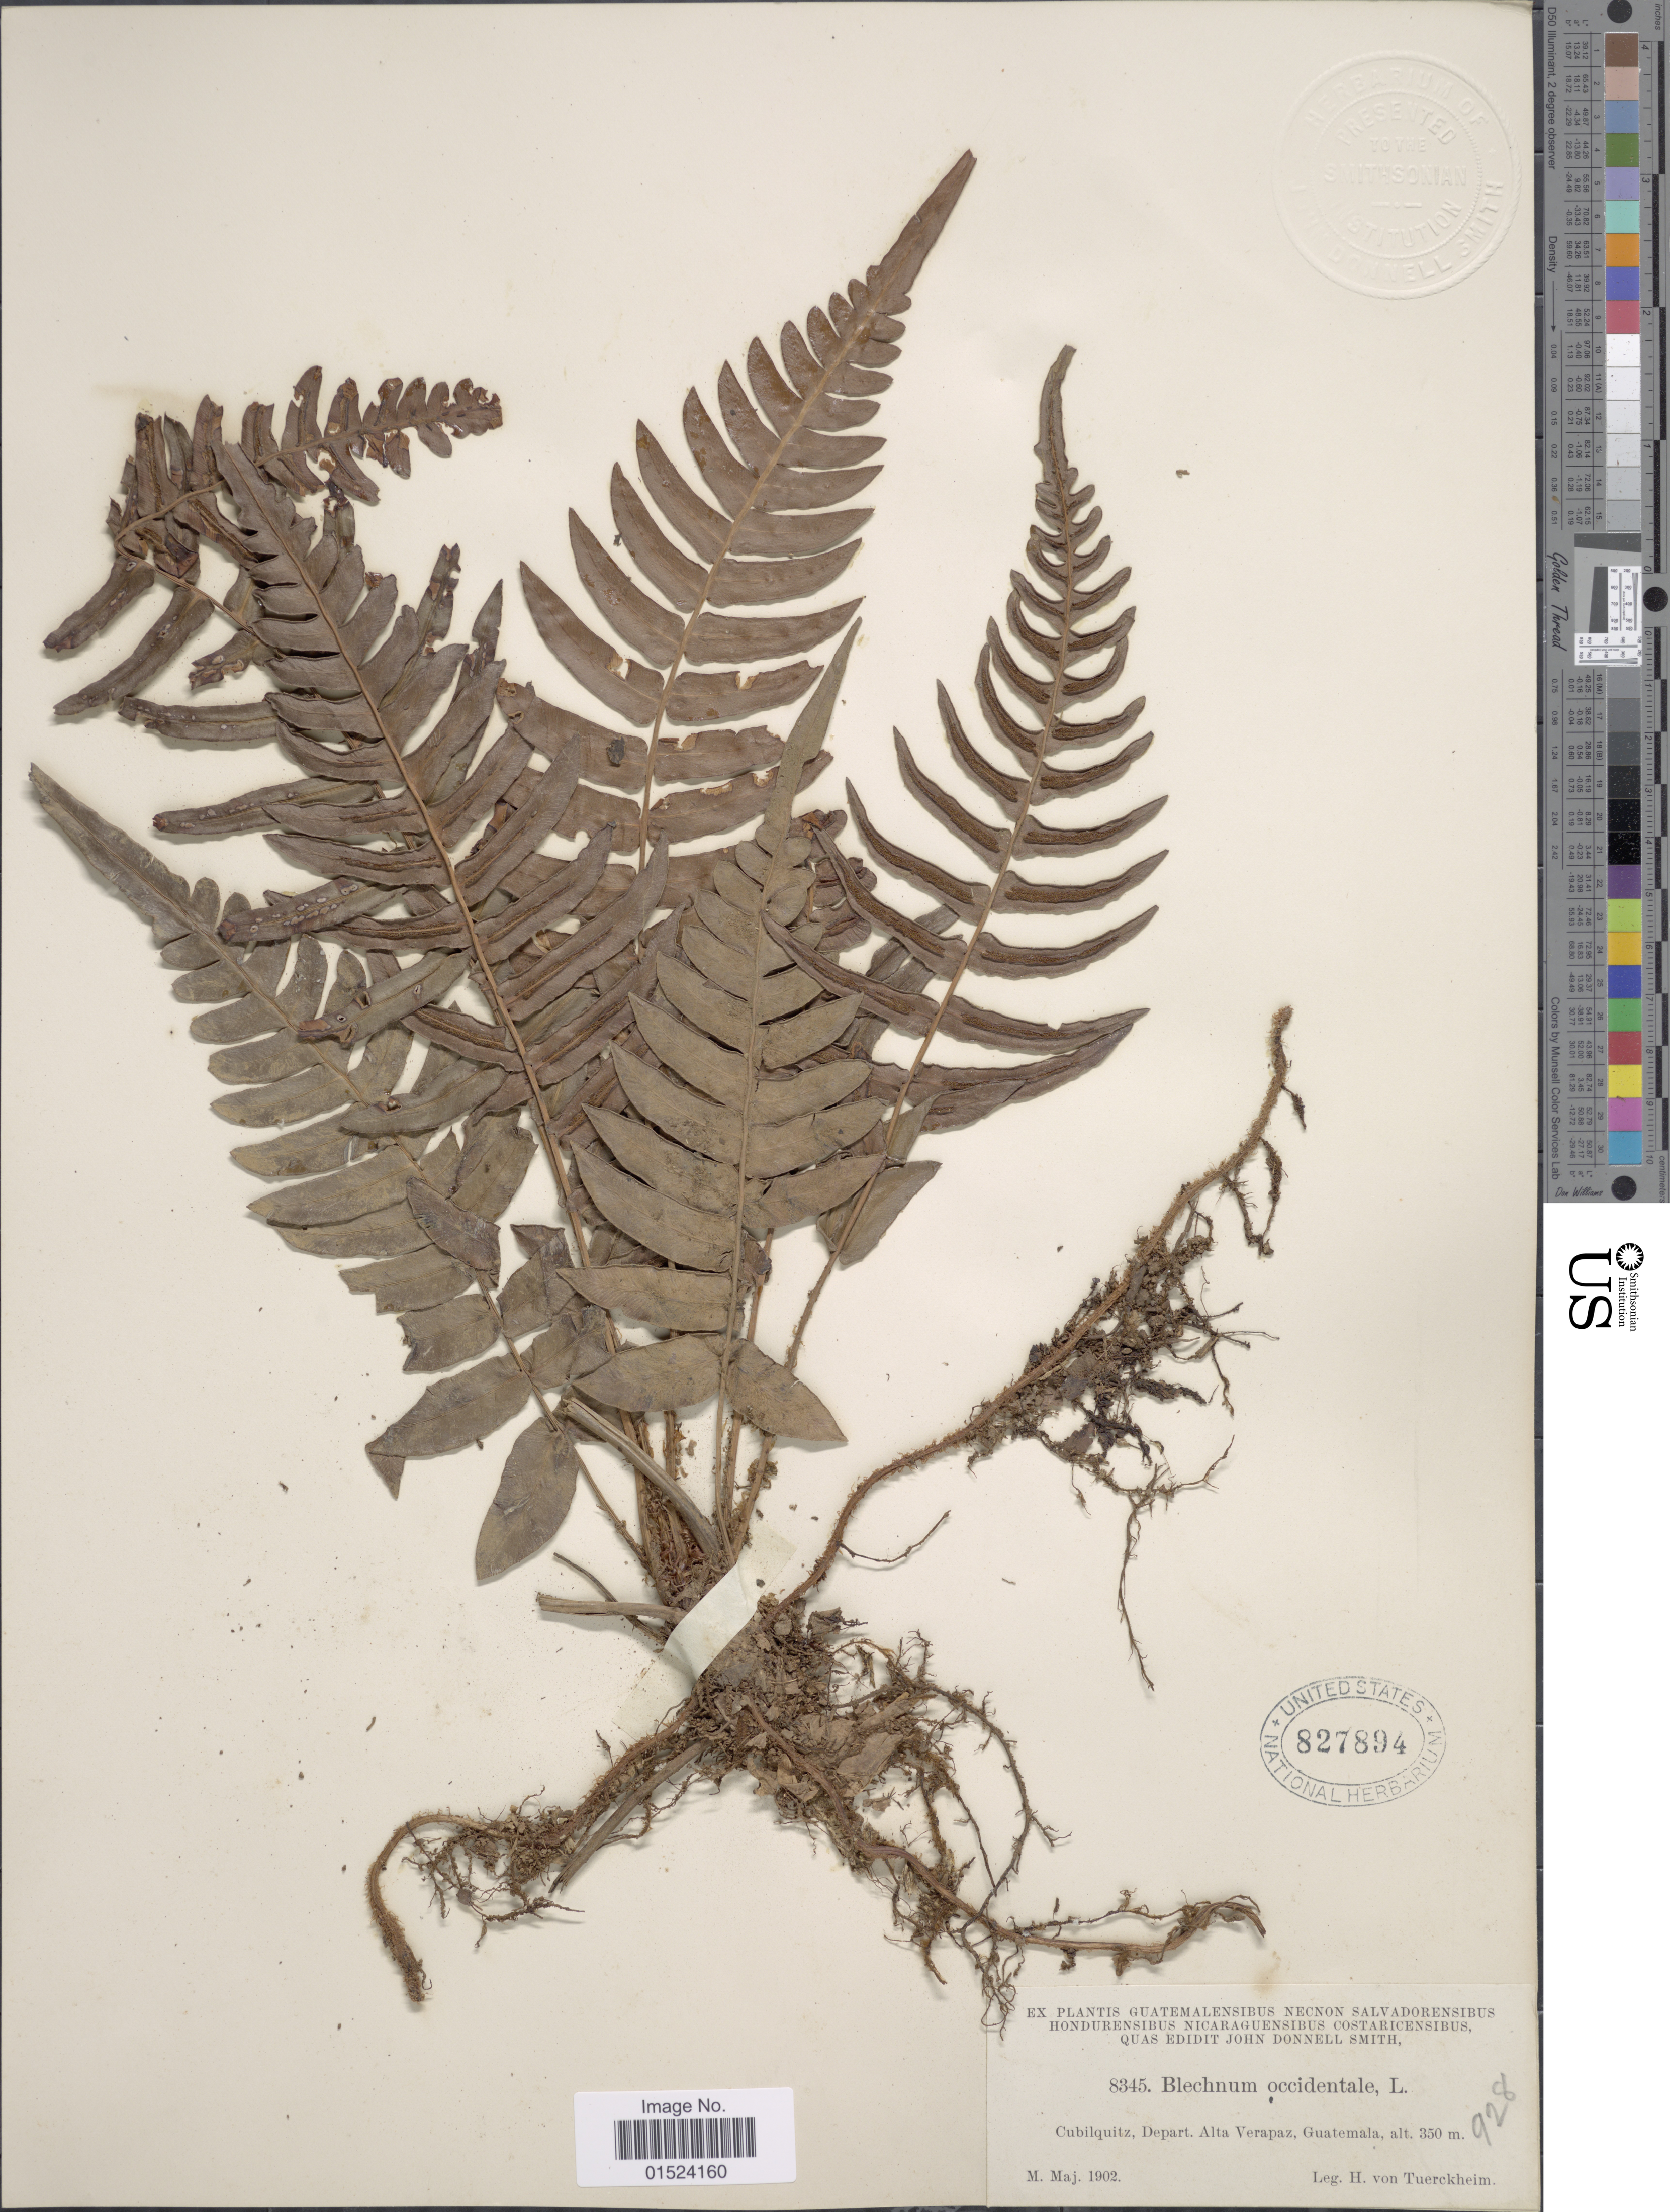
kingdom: Plantae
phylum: Tracheophyta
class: Polypodiopsida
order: Polypodiales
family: Blechnaceae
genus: Blechnum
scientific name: Blechnum occidentale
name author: L.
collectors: H. von Türckheim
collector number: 8345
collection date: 1902-05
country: Guatemala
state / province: Alta Verapaz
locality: Cubilquitz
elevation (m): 350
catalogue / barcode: US 827894